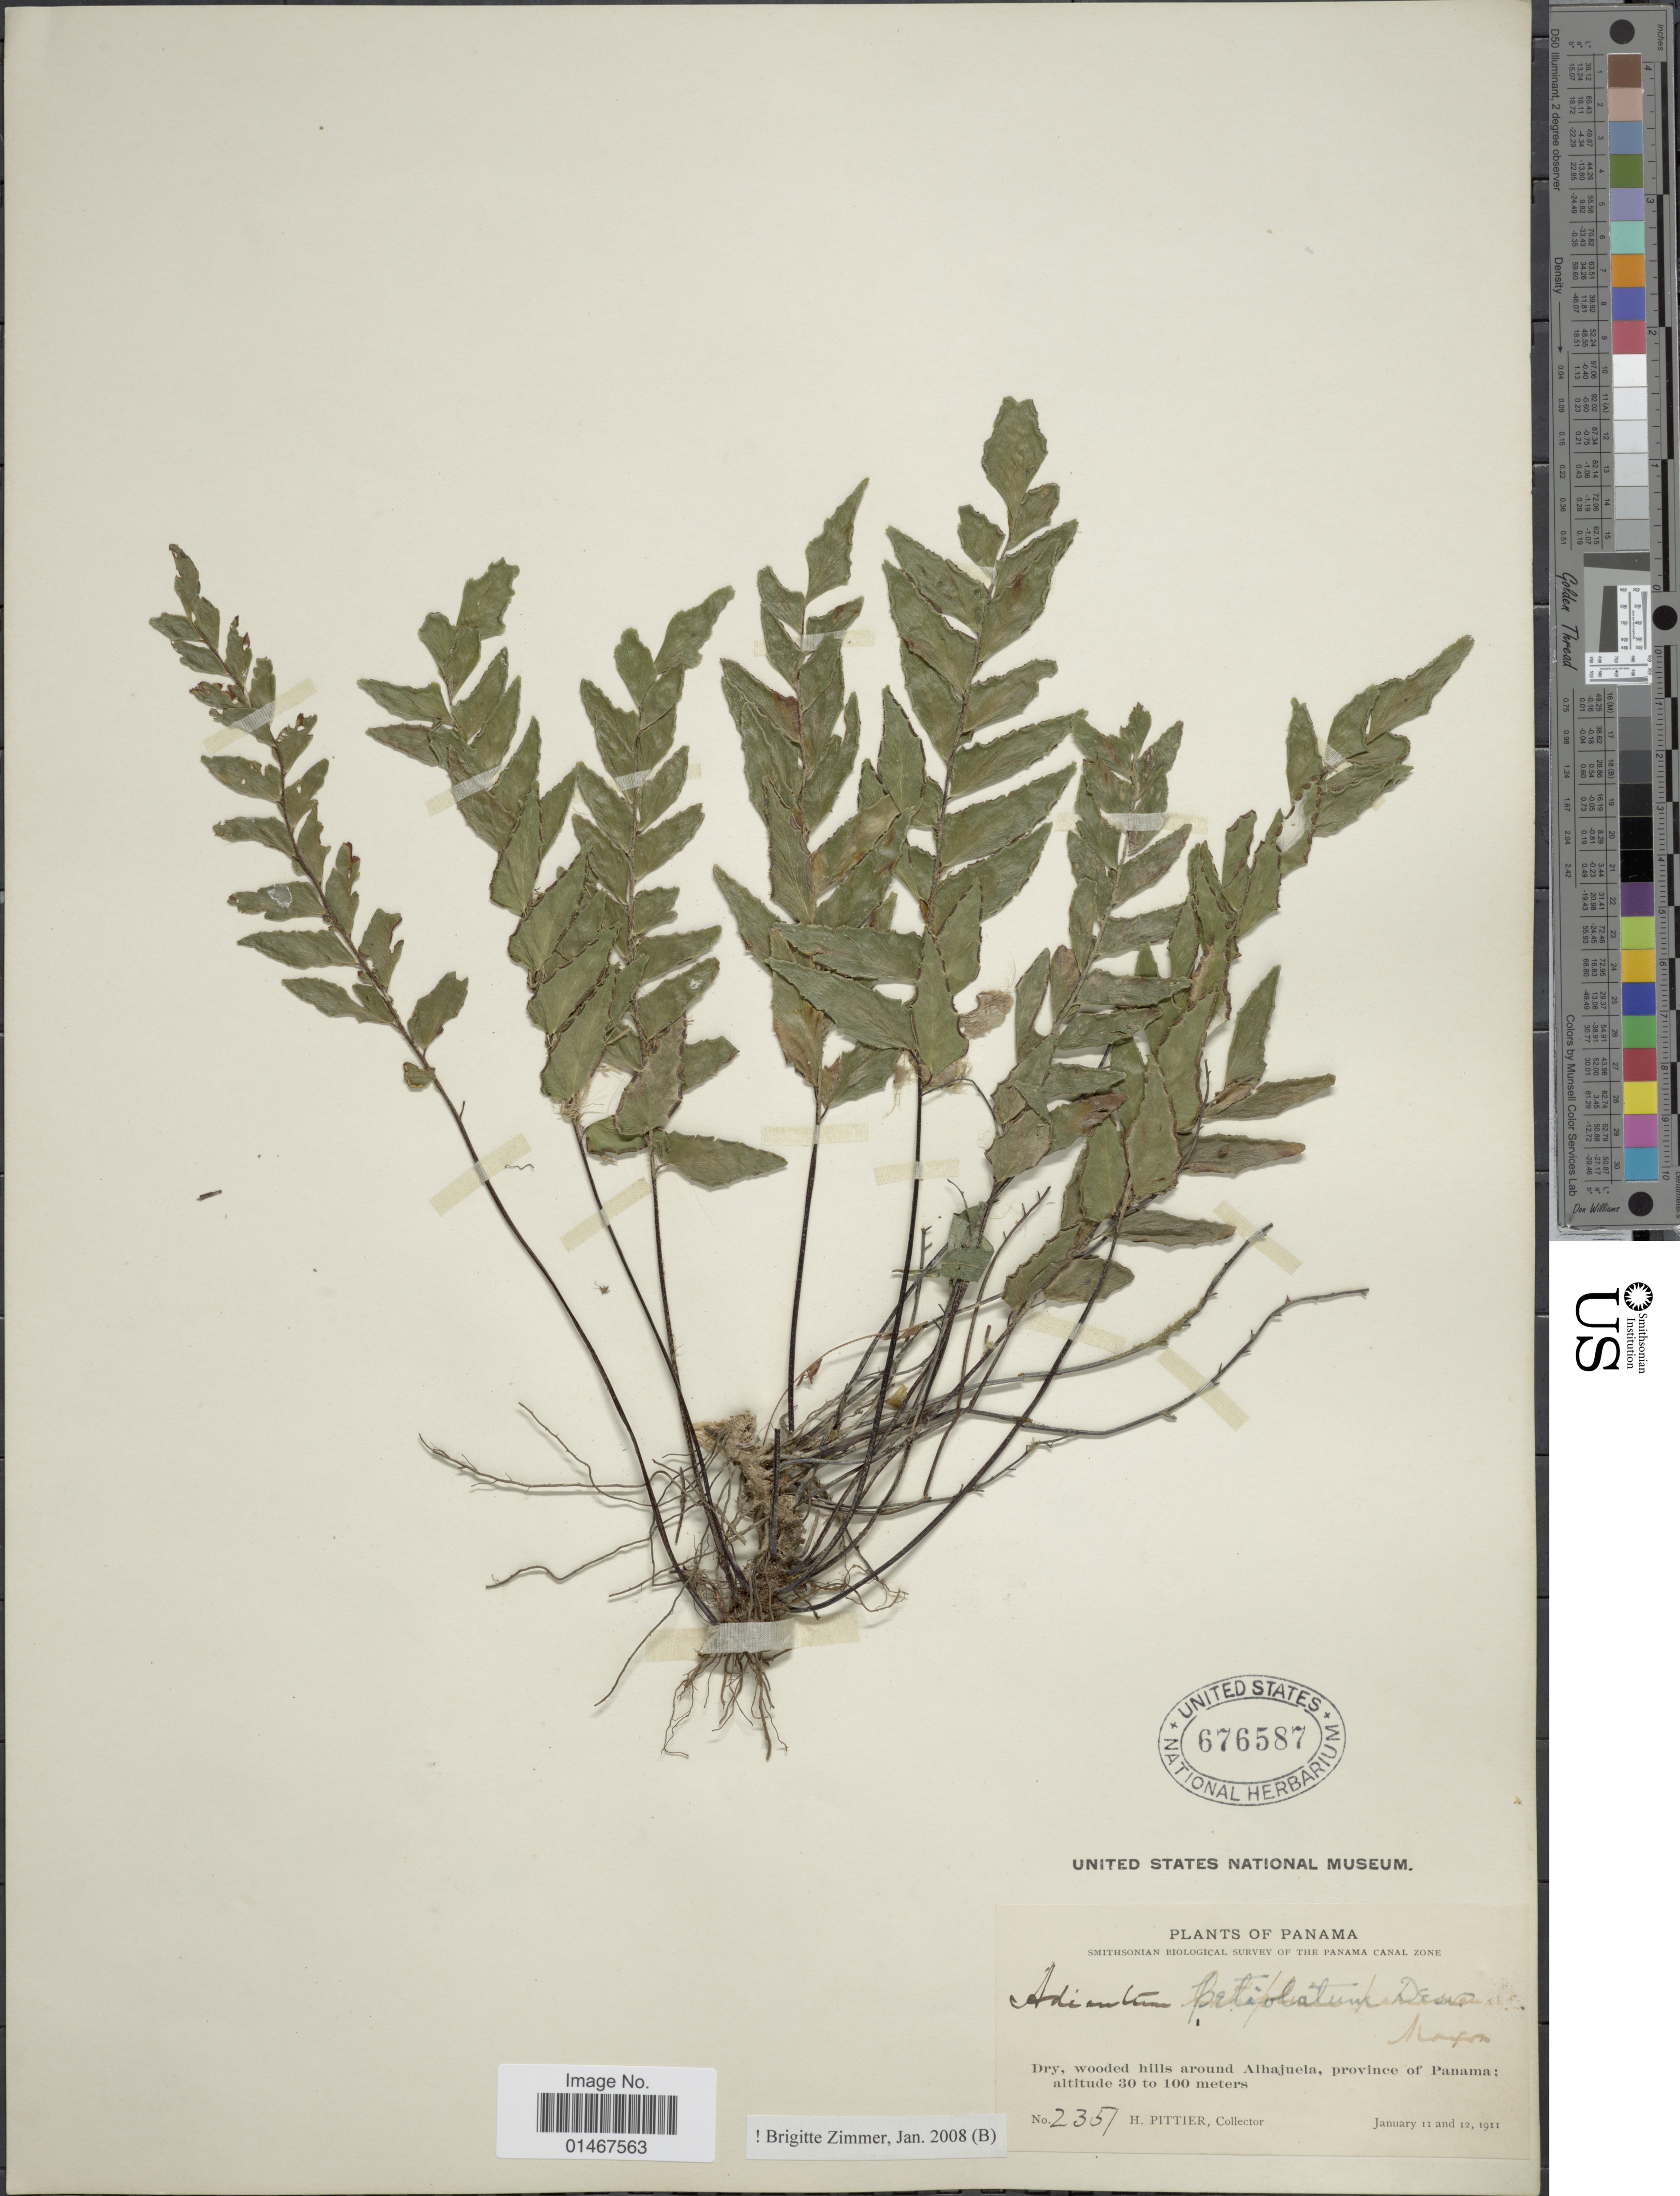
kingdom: Plantae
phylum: Tracheophyta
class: Polypodiopsida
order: Polypodiales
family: Pteridaceae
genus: Adiantum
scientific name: Adiantum petiolatum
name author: Desv.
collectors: H. F. Pittier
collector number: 2351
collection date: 1911-01-11/1911-01-12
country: Panama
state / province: Colón / Panamá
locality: Dry, wooded hills around Alhajuela, province of Panama.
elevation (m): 30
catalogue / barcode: US 676587